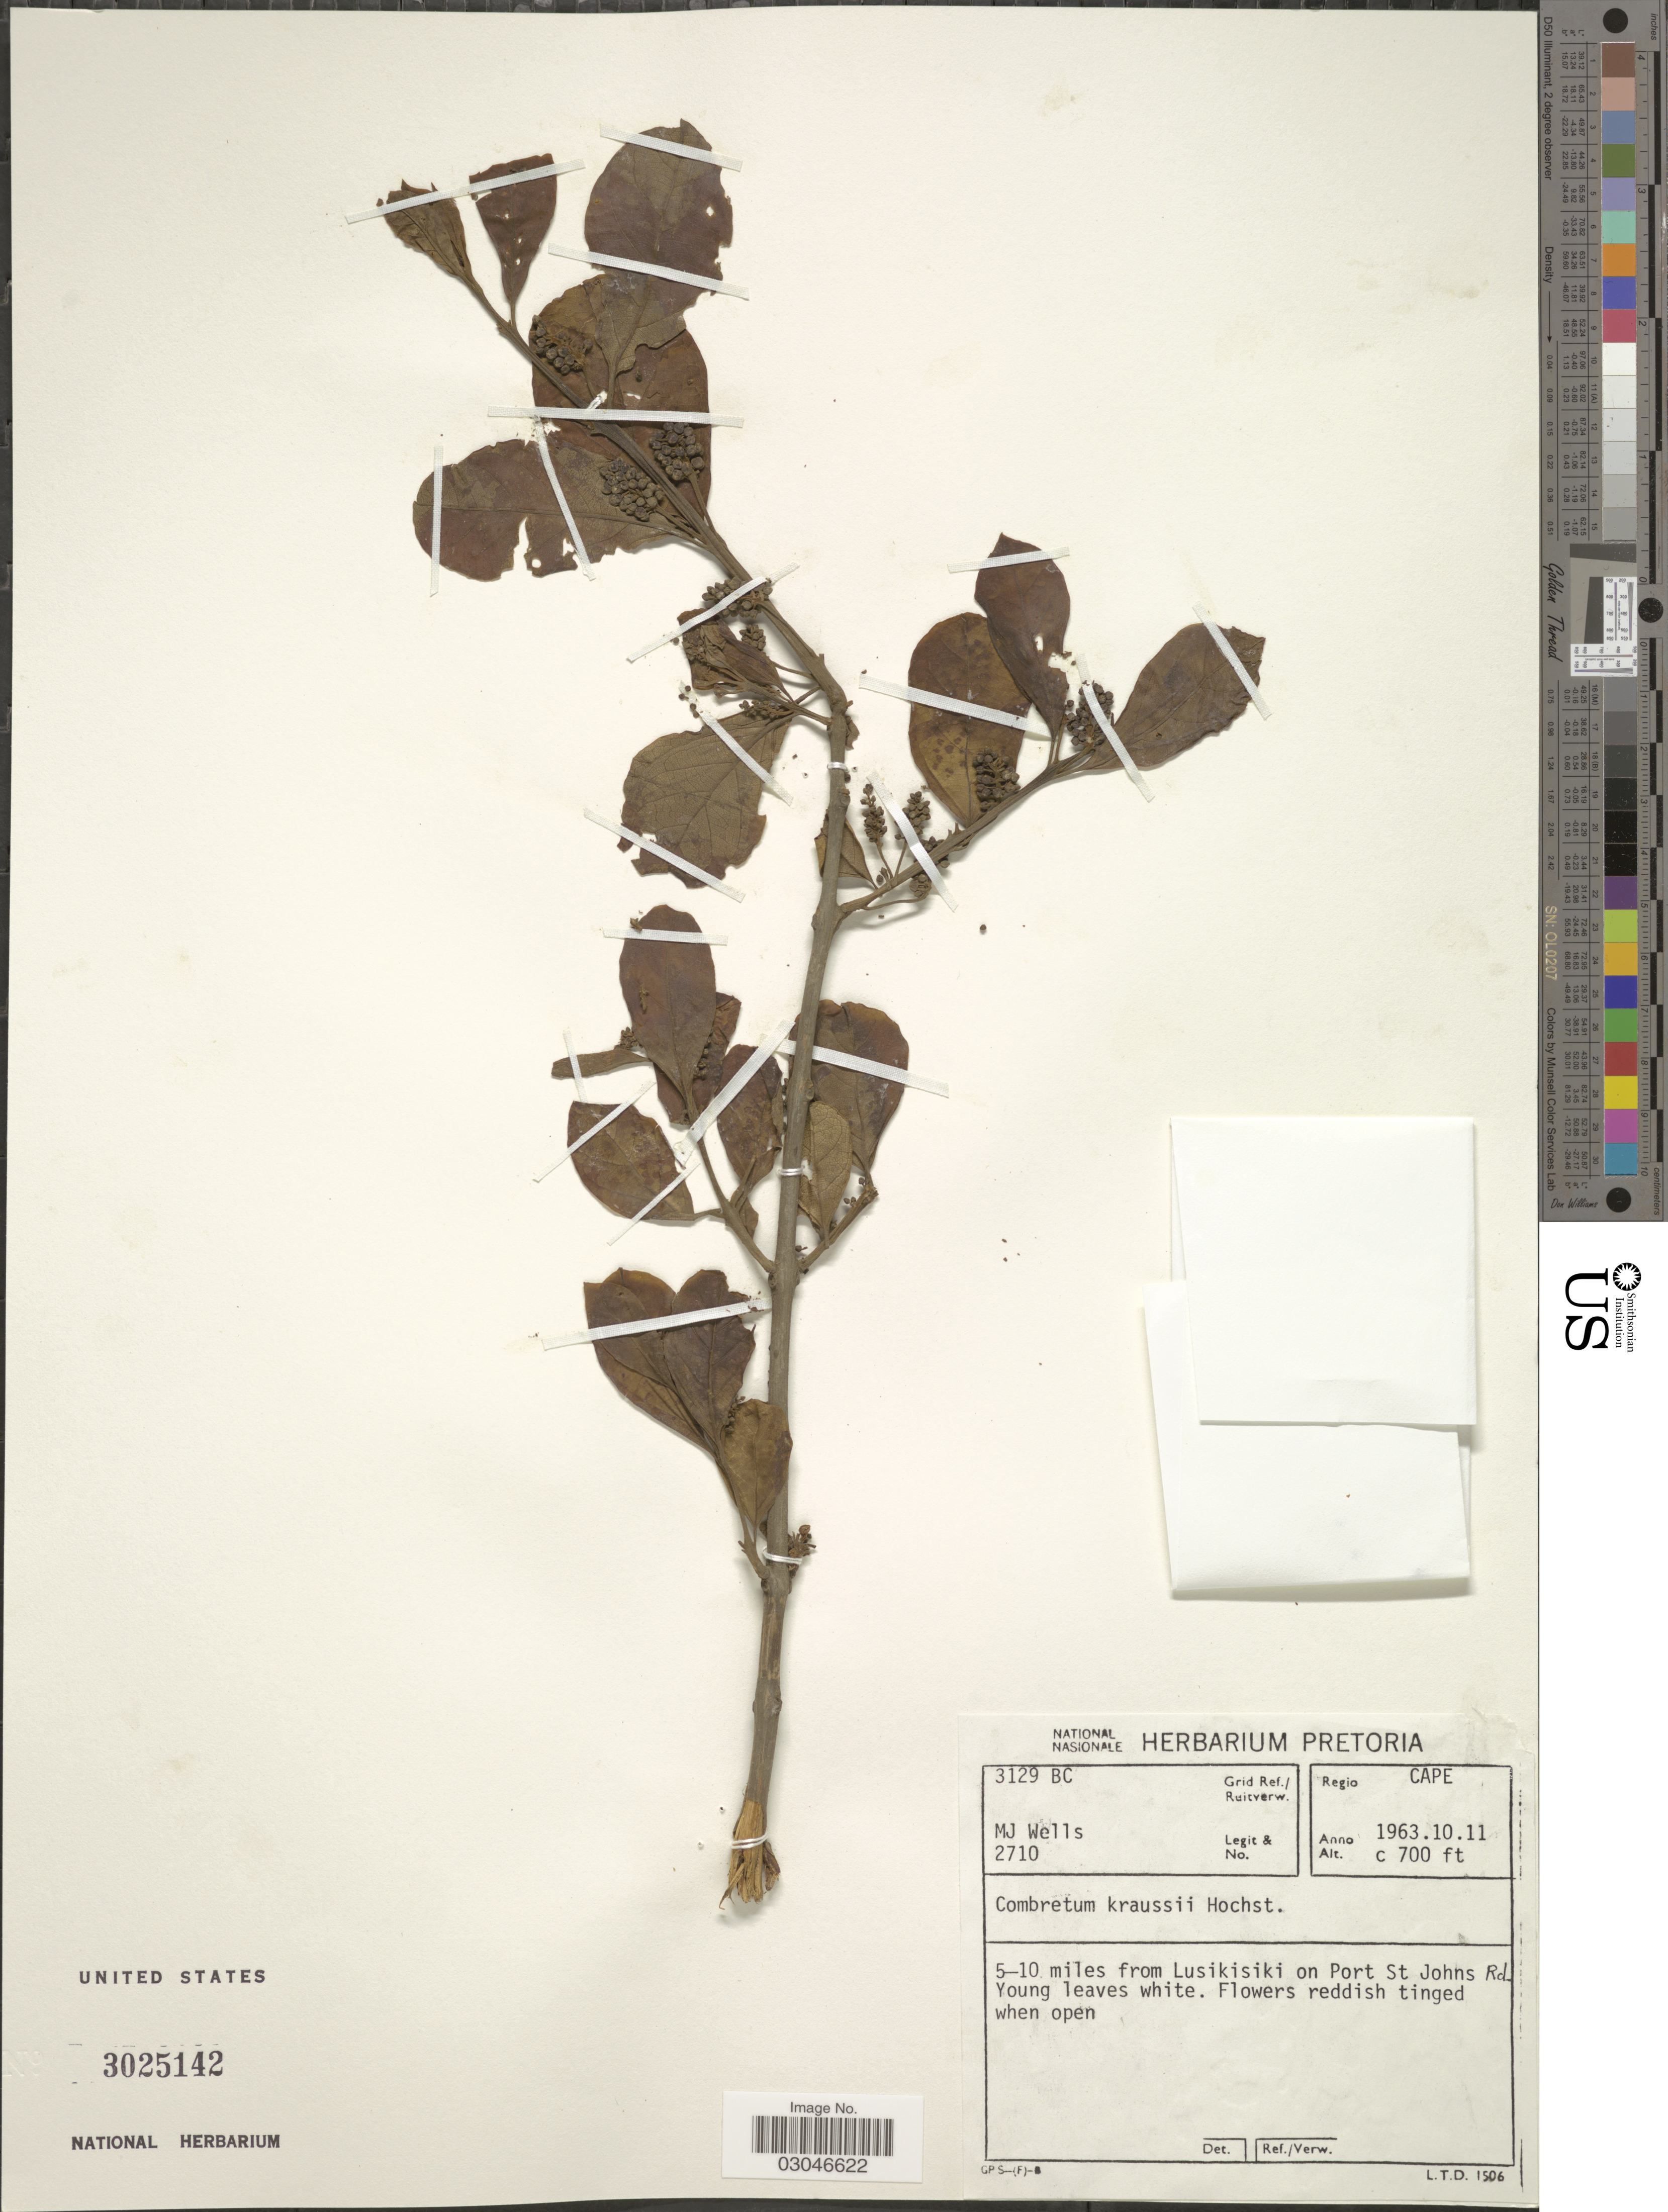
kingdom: Plantae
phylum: Tracheophyta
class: Magnoliopsida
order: Myrtales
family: Combretaceae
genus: Combretum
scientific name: Combretum kraussii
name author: Hochst.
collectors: M. Wells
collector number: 2710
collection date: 1963-10-11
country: South Africa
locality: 3129 BC Grid Ref./ Ruitverw. Regio Cape. 5-10 miles from Lusikisiki on Port St. Johns Rd.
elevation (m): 213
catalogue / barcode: US 3025142